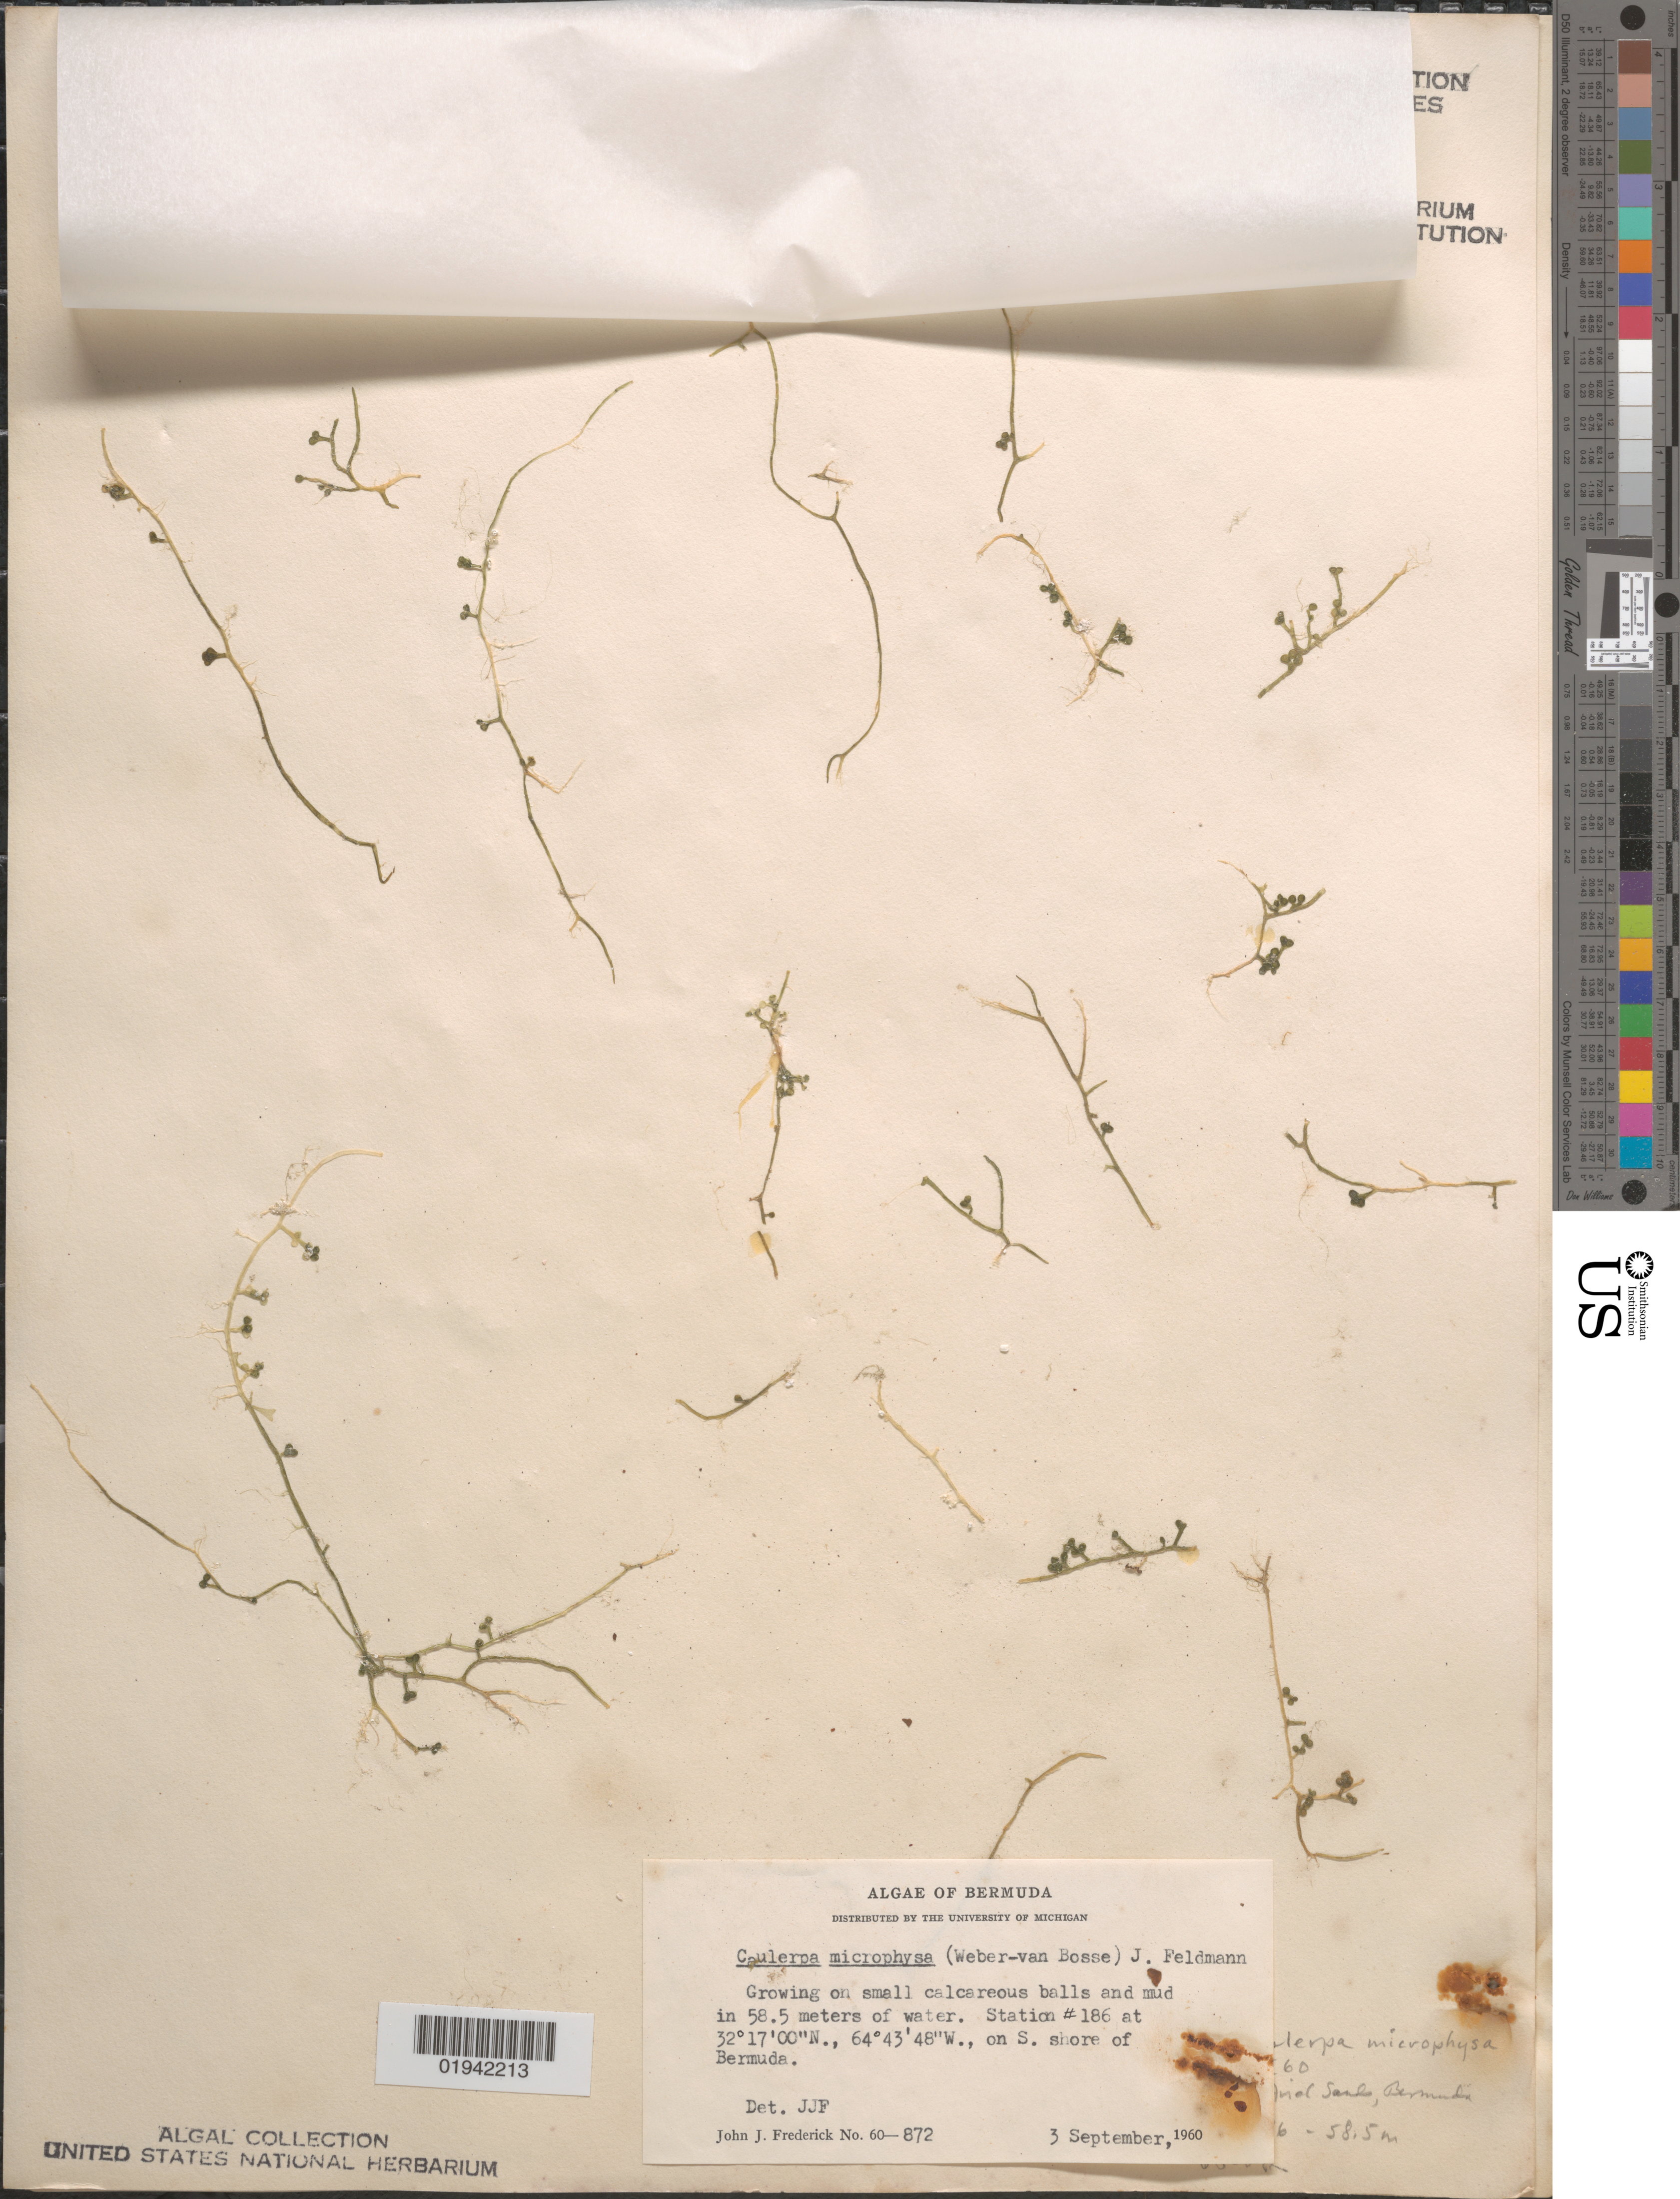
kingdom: Plantae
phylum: Chlorophyta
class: Ulvophyceae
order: Bryopsidales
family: Caulerpaceae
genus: Caulerpa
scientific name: Caulerpa microphysa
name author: (Weber Bosse) Feldmann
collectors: J. Frederick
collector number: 60-872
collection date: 1960-09-03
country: Bermuda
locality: Station #186, off S. shore of Bermuda. [illegible text]riel Sands.